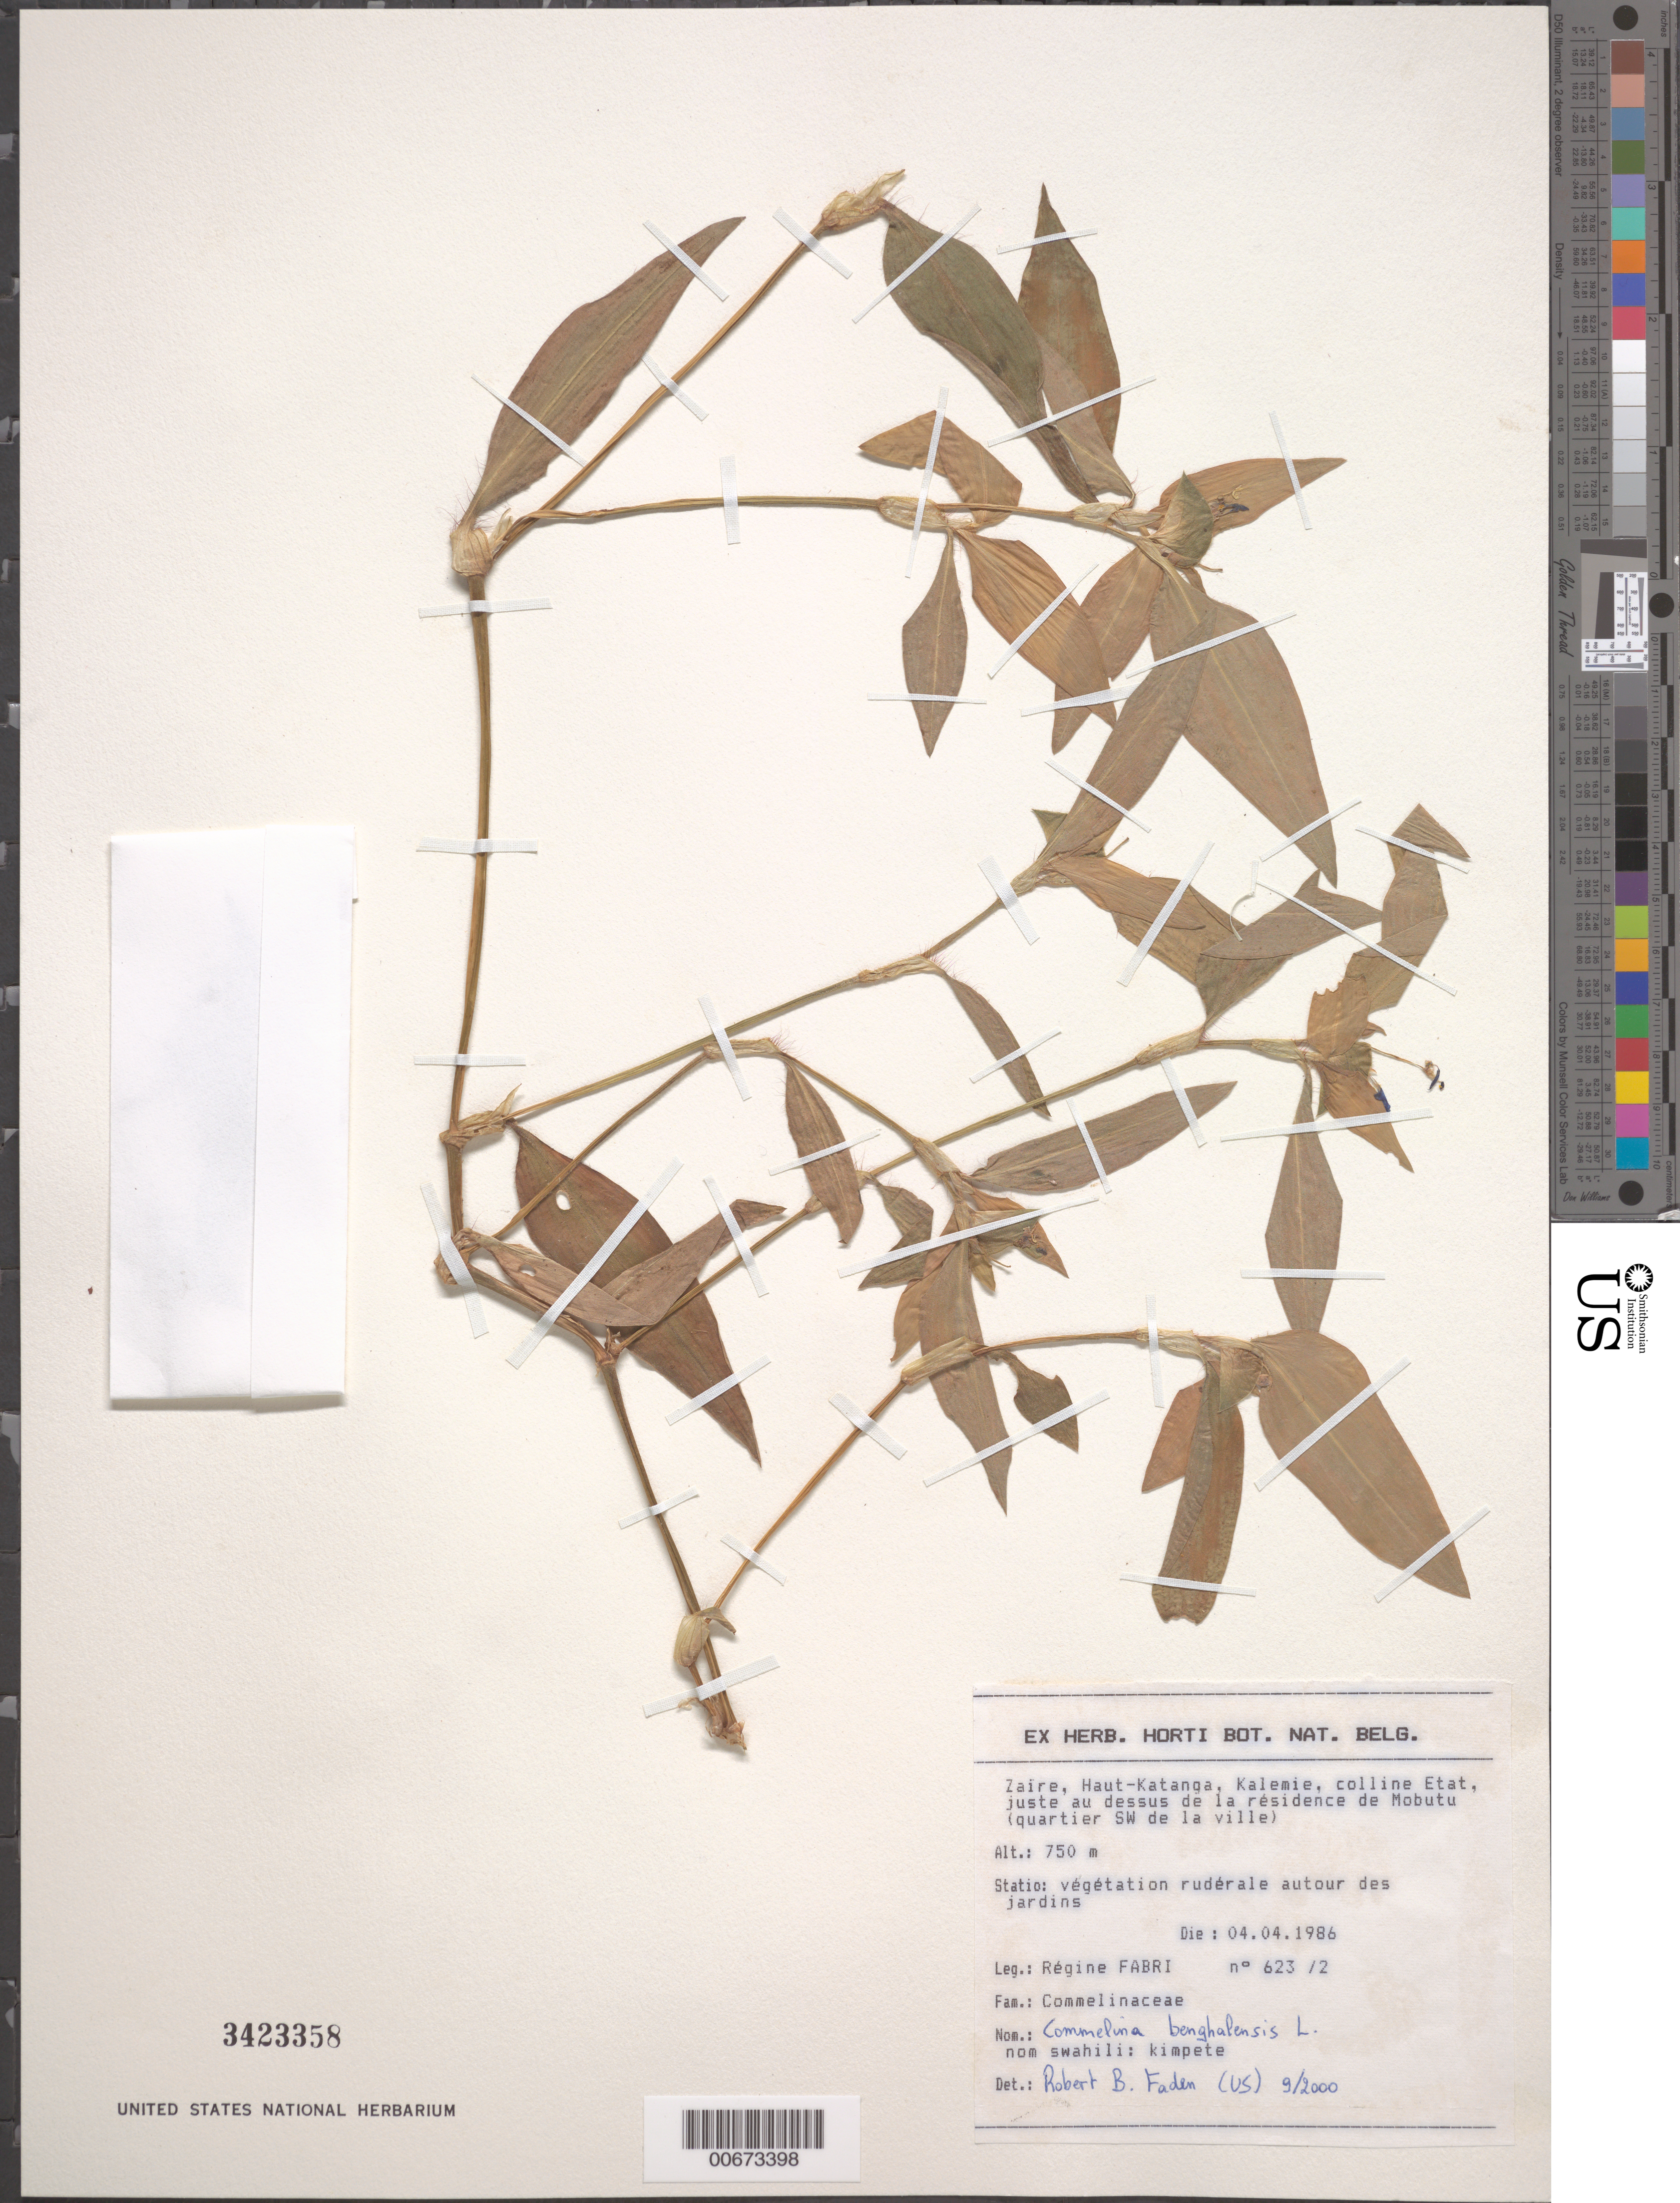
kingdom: Plantae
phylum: Tracheophyta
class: Liliopsida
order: Commelinales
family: Commelinaceae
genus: Commelina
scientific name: Commelina benghalensis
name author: L.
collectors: R. Fabri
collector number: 623 / 2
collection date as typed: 04 Apr 1986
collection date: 1986-04-04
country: Congo, Democratic Republic of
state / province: Haut-Katanga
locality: Haut-Katanga, Kalemie. [Shaba Province also know as Katanga.]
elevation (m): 750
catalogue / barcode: US 3423358